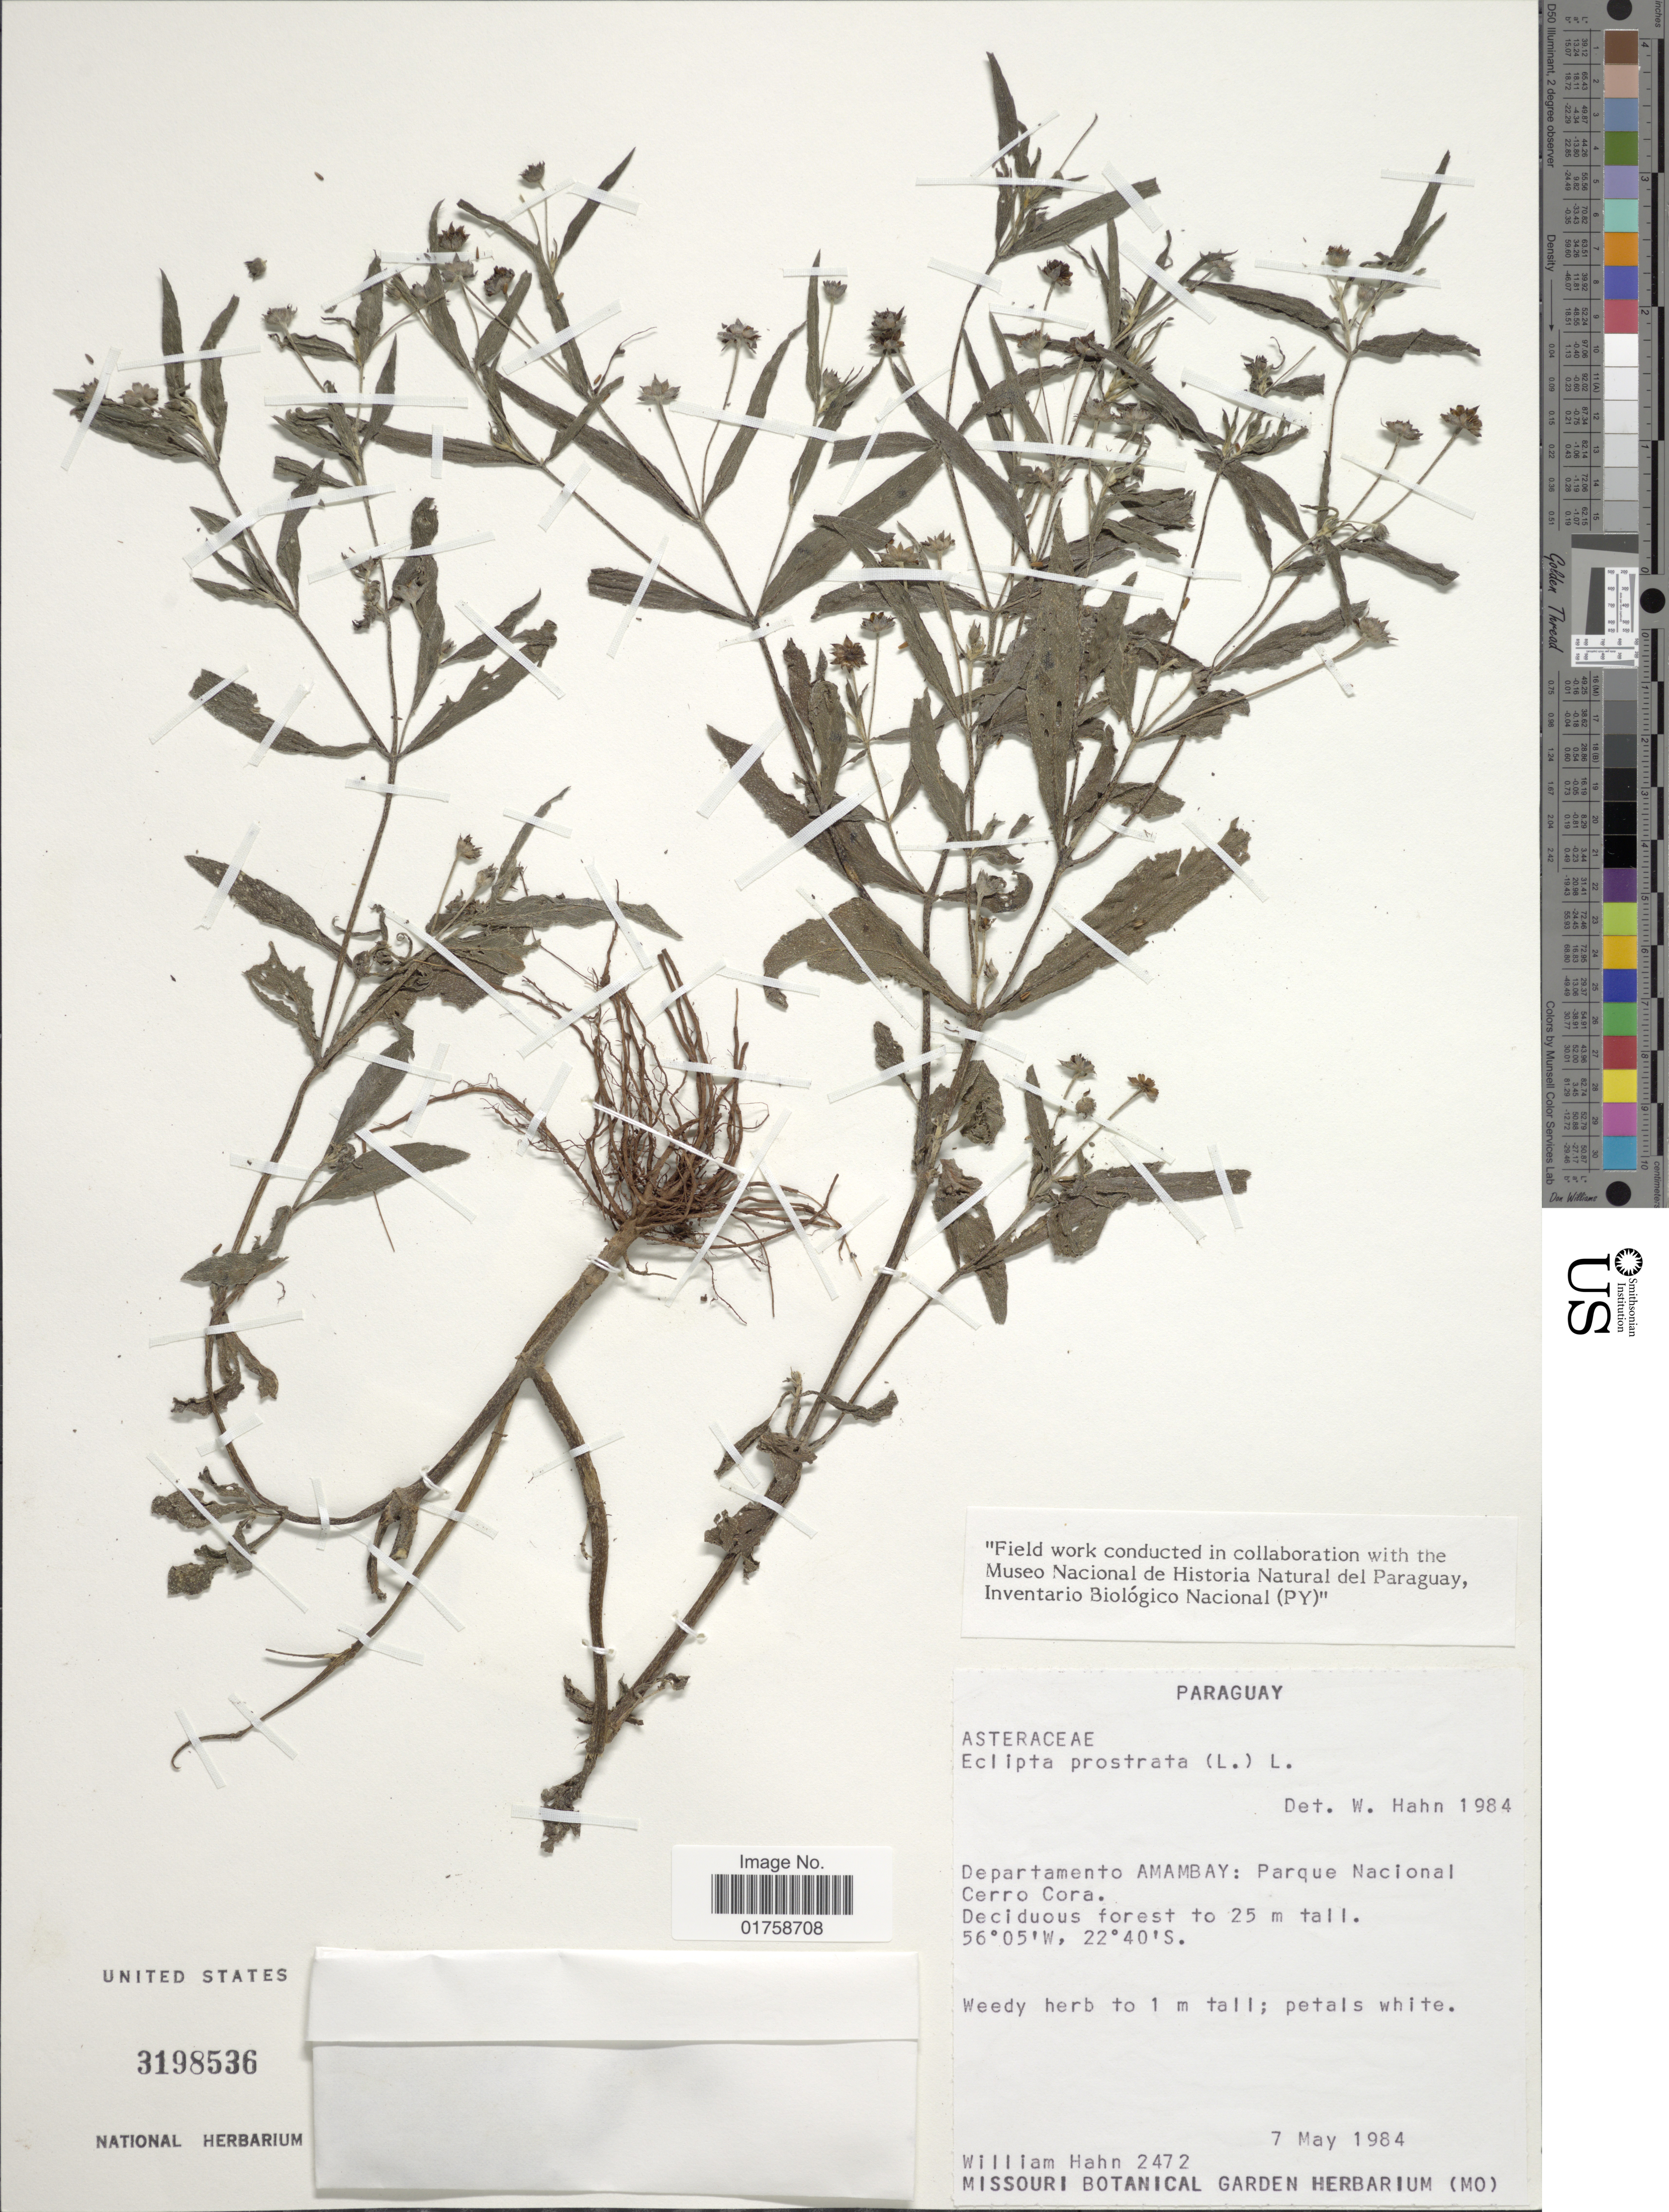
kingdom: Plantae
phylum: Tracheophyta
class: Magnoliopsida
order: Asterales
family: Asteraceae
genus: Eclipta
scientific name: Eclipta alba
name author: (L.) Hassk.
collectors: W. J. Hahn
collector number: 2472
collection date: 1984-05-07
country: Paraguay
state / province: Amambay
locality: Departamento Amambay: Parque Nacional Cerro Cora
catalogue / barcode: US 3198536